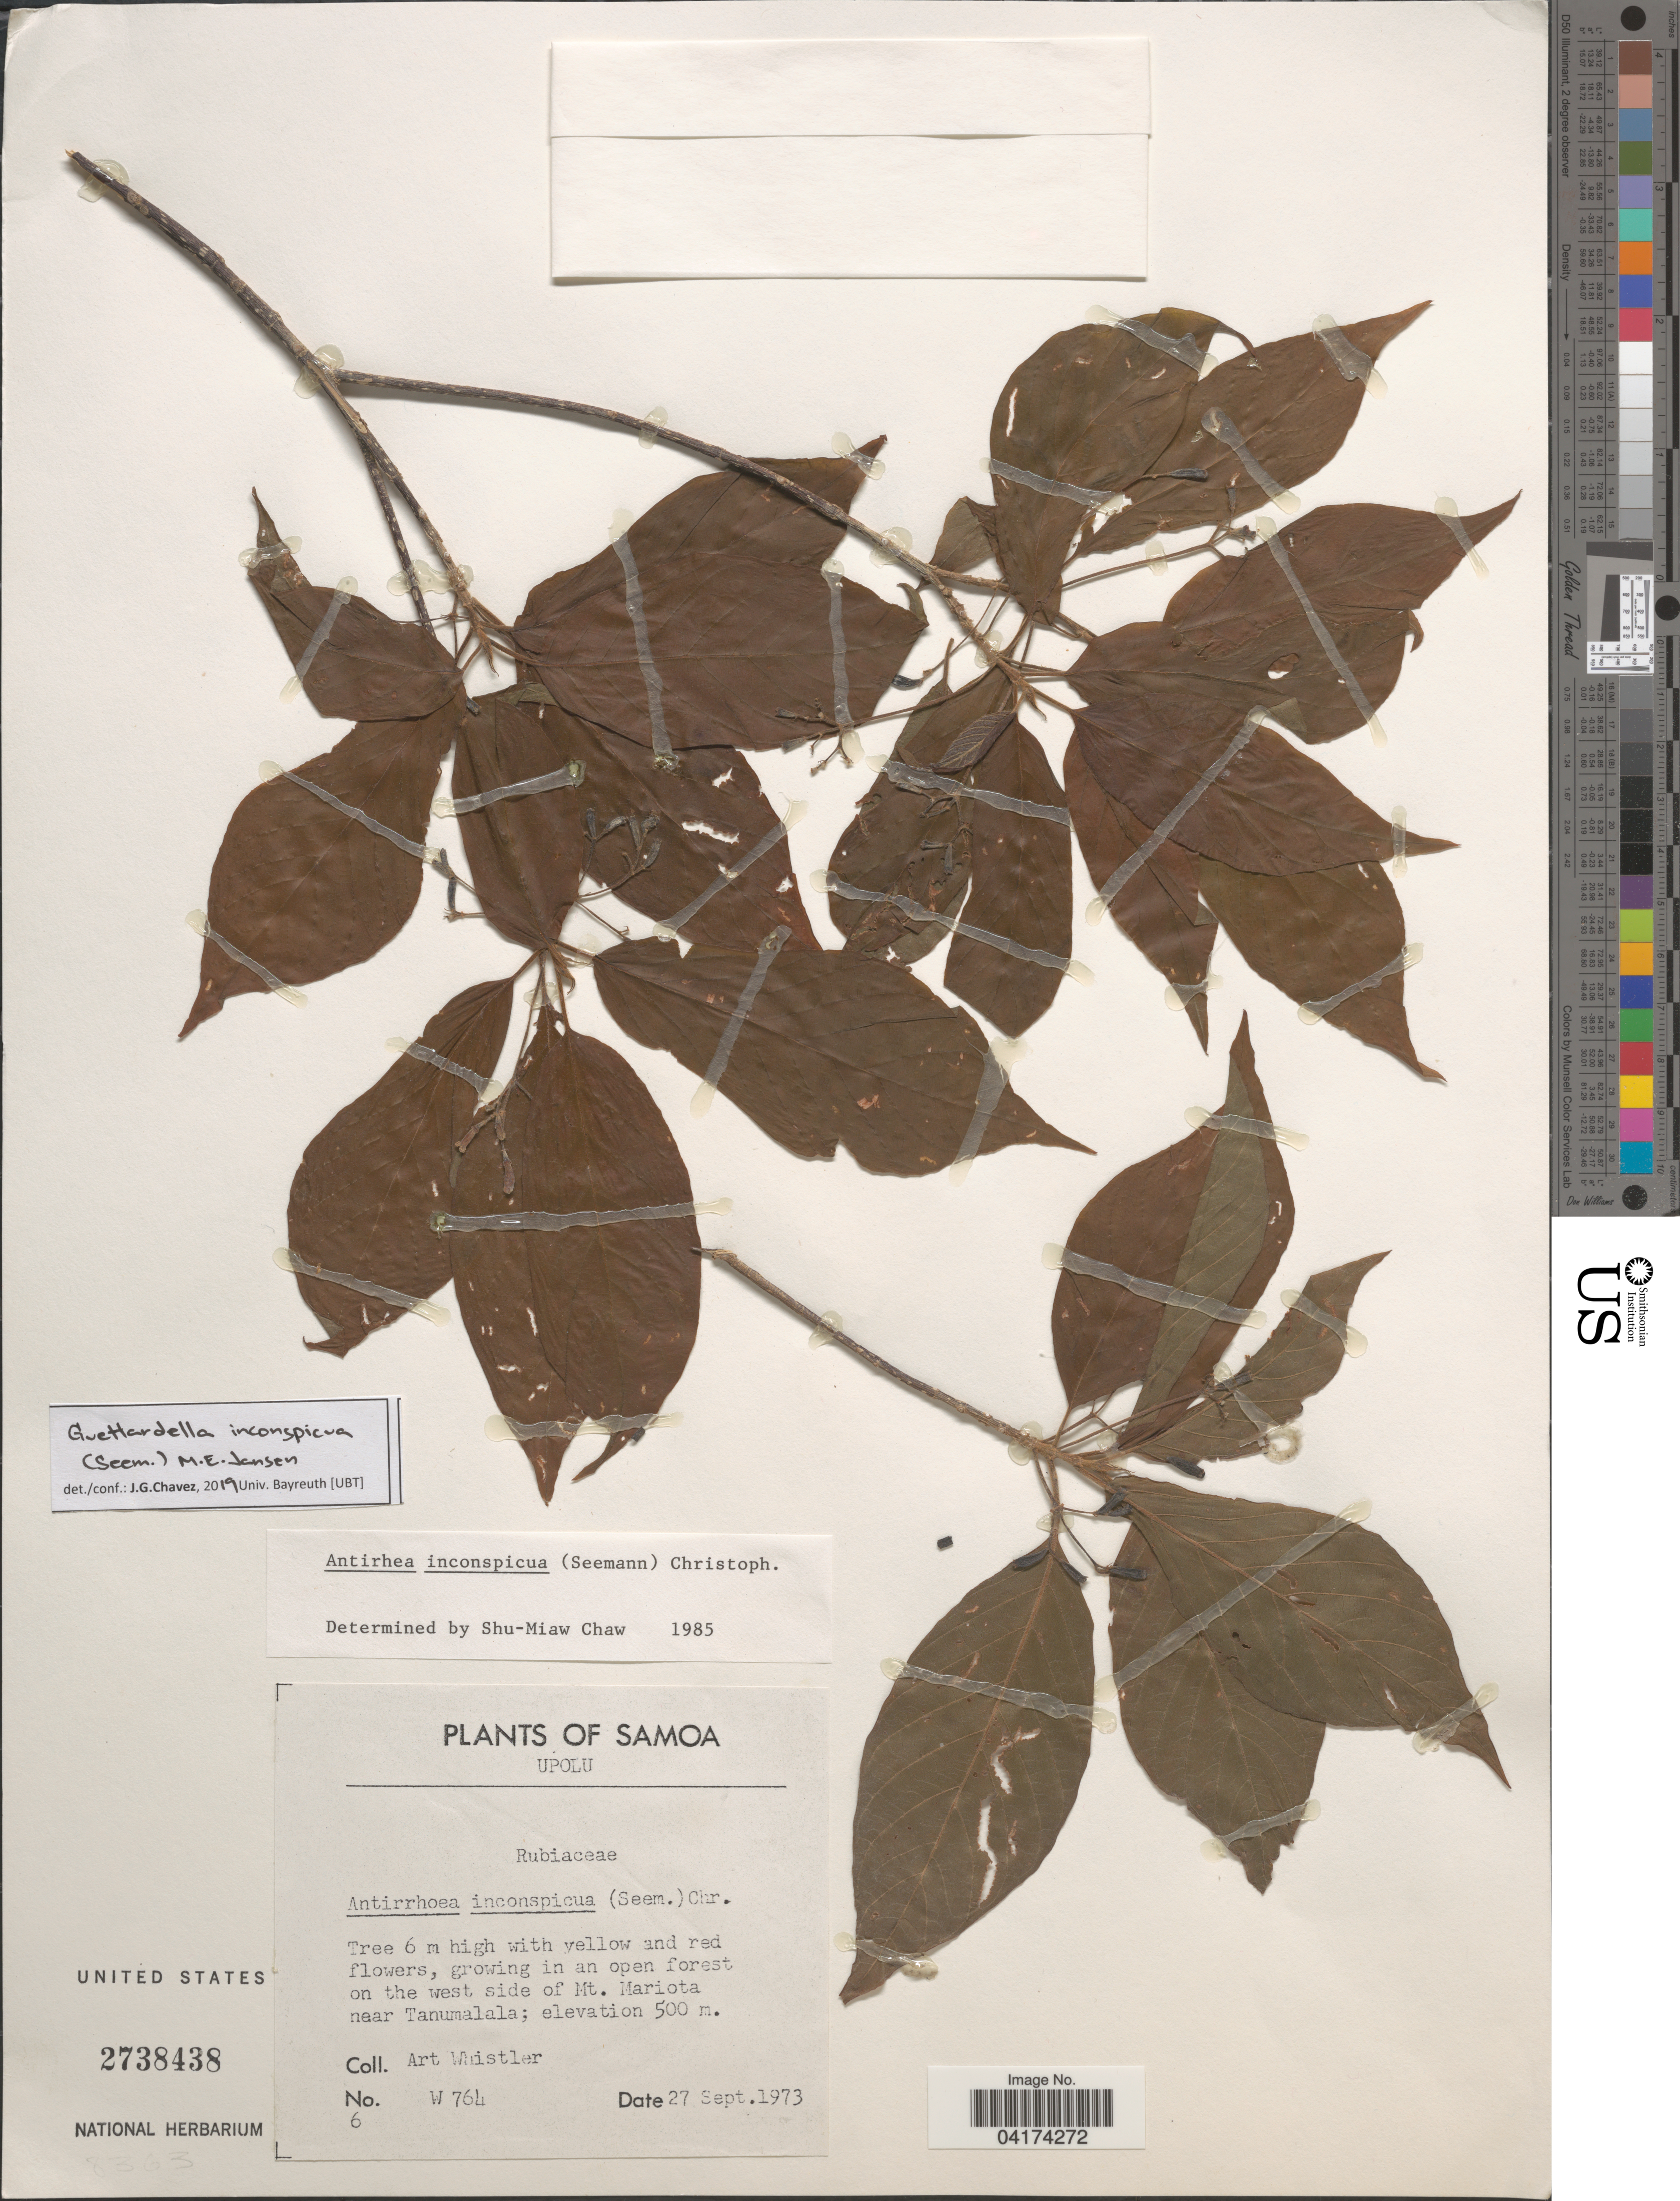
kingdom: Plantae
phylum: Tracheophyta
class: Magnoliopsida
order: Gentianales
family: Rubiaceae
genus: Guettardella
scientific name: Guettardella inconspicua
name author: (Seem.) M. E. Jansen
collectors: A. Whistler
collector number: W764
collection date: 1973-09-27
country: Samoa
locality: Samoa. Upolu. Growing in an open forest on the west side of Mt. Mariota near Tanumalala.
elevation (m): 500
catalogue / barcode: US 2738438